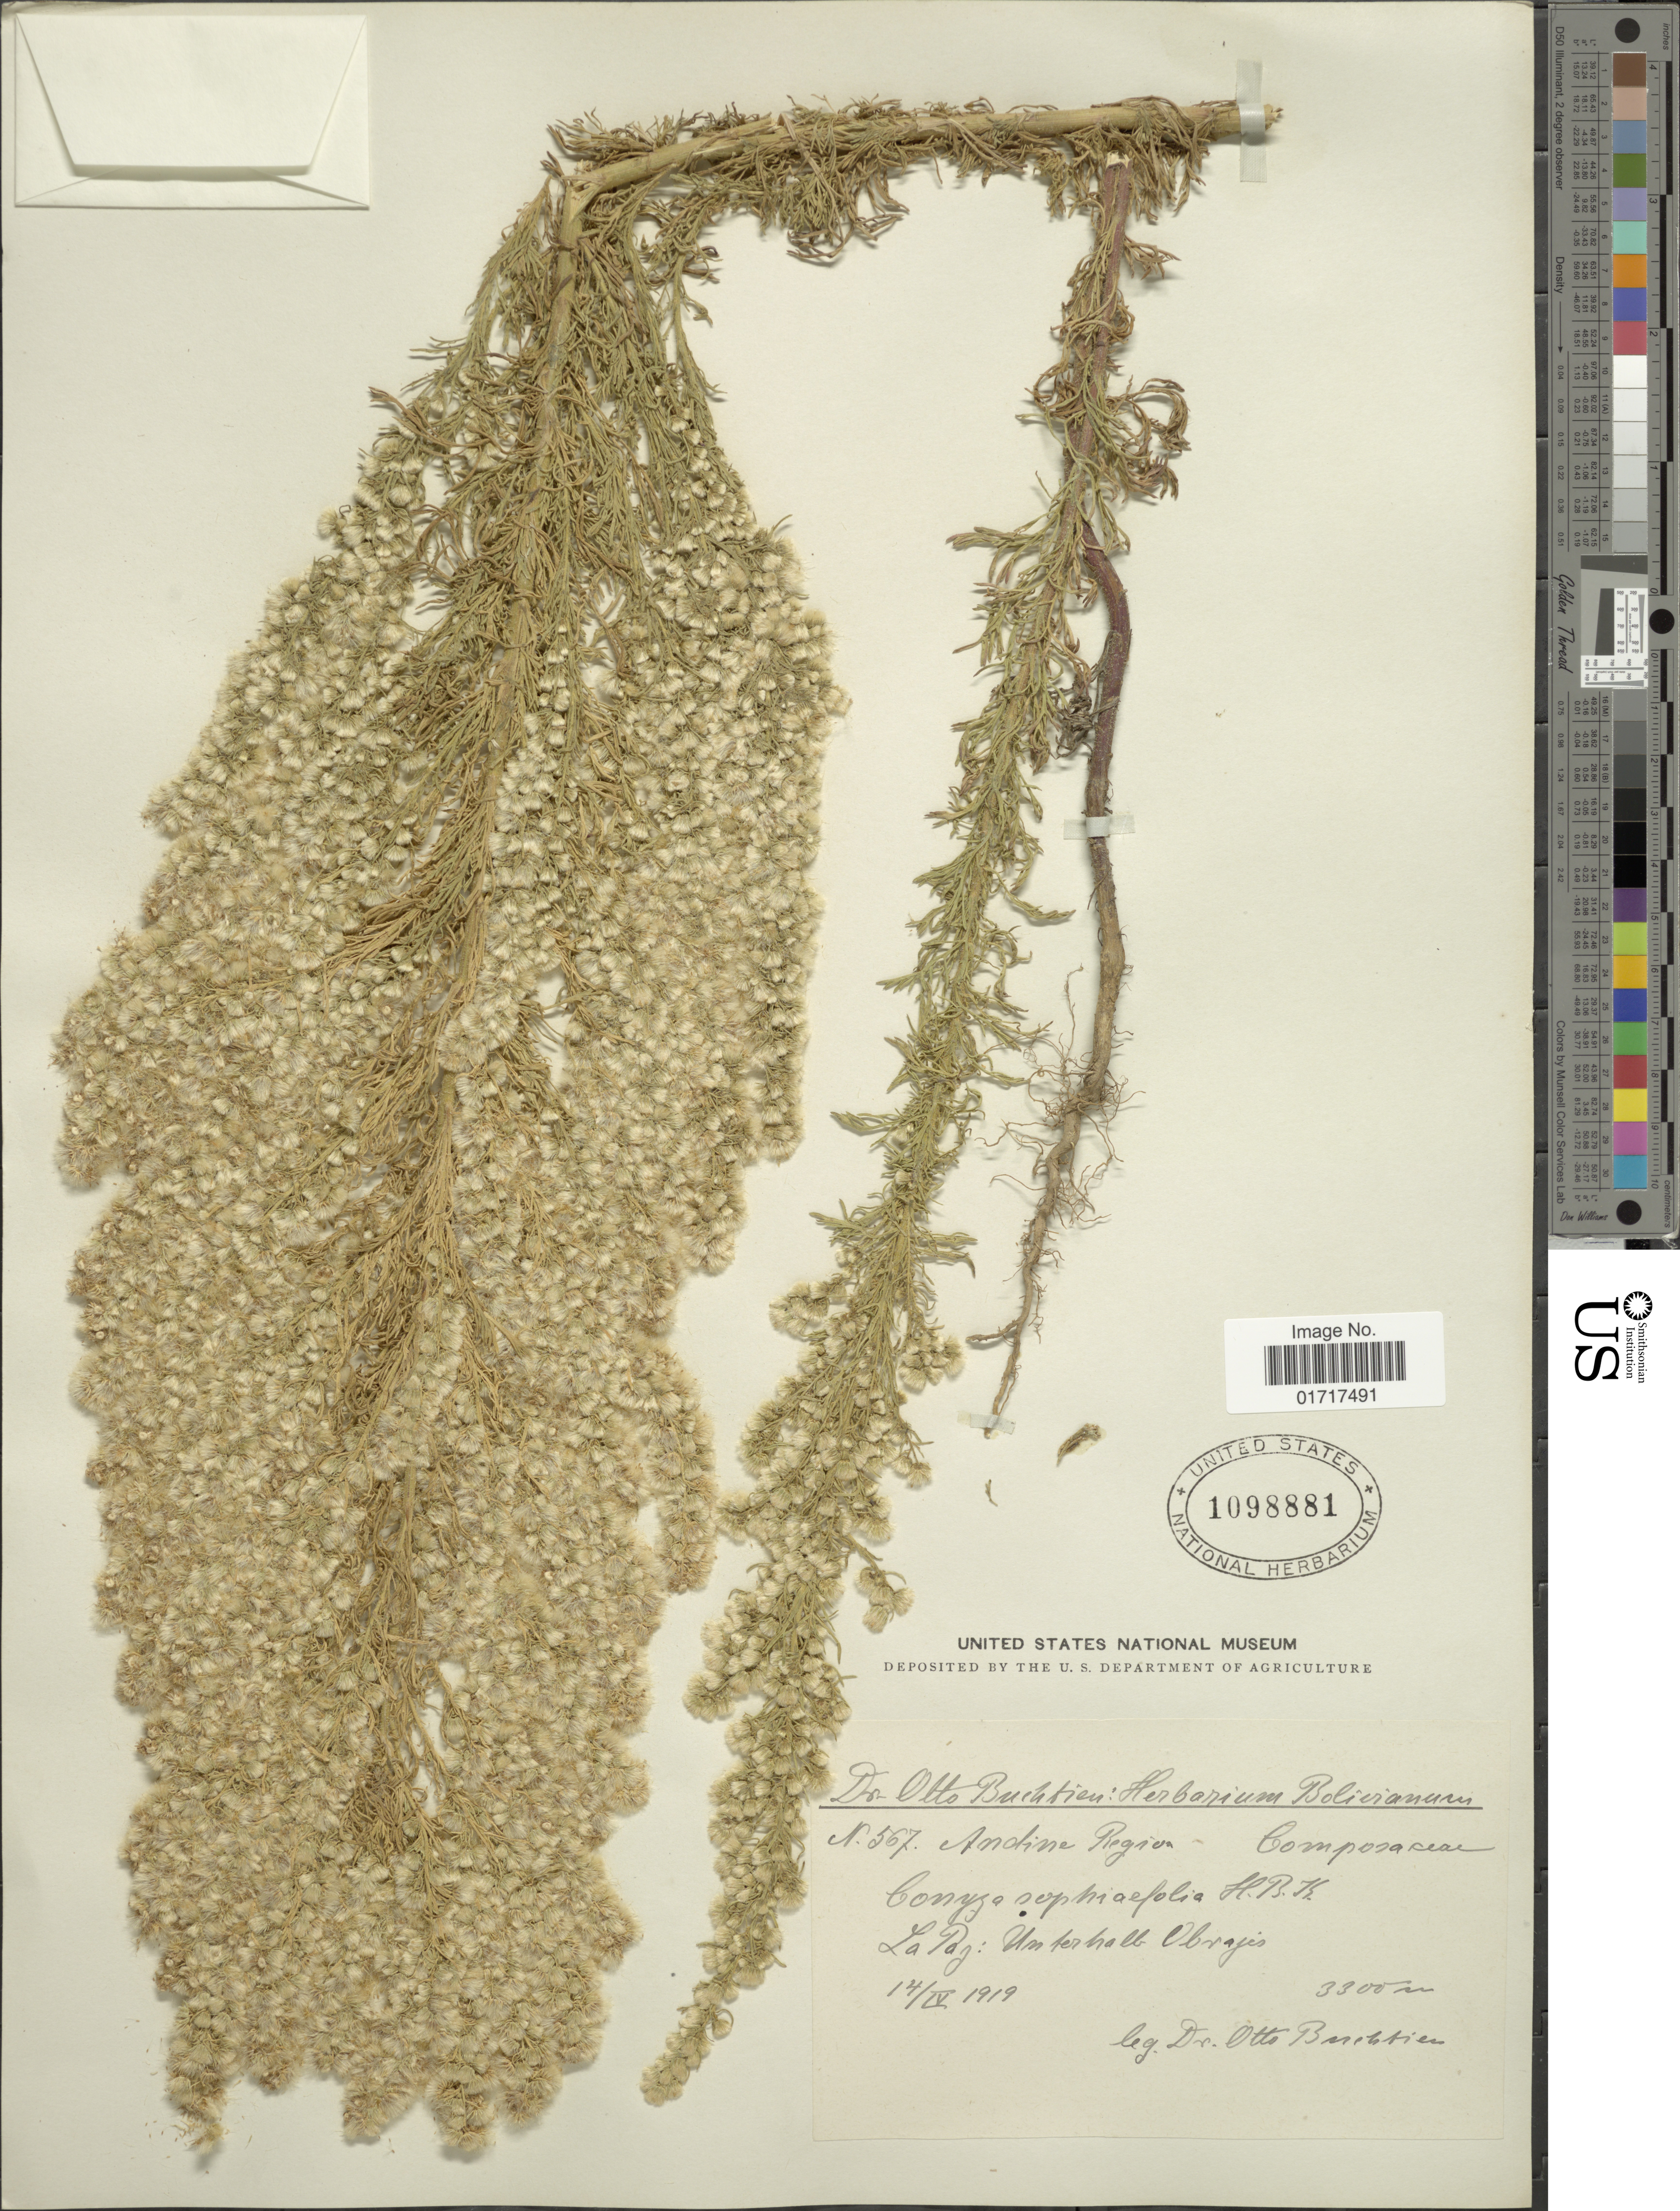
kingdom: Plantae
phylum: Tracheophyta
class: Magnoliopsida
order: Asterales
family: Asteraceae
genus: Conyza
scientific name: Conyza sophiaefolia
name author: Kunth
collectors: O. Buchtien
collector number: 567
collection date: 1919-04-14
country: Bolivia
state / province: La Paz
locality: La Paz: Unterhalb Obrajas,Region andina.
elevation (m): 3300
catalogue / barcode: US 1098881